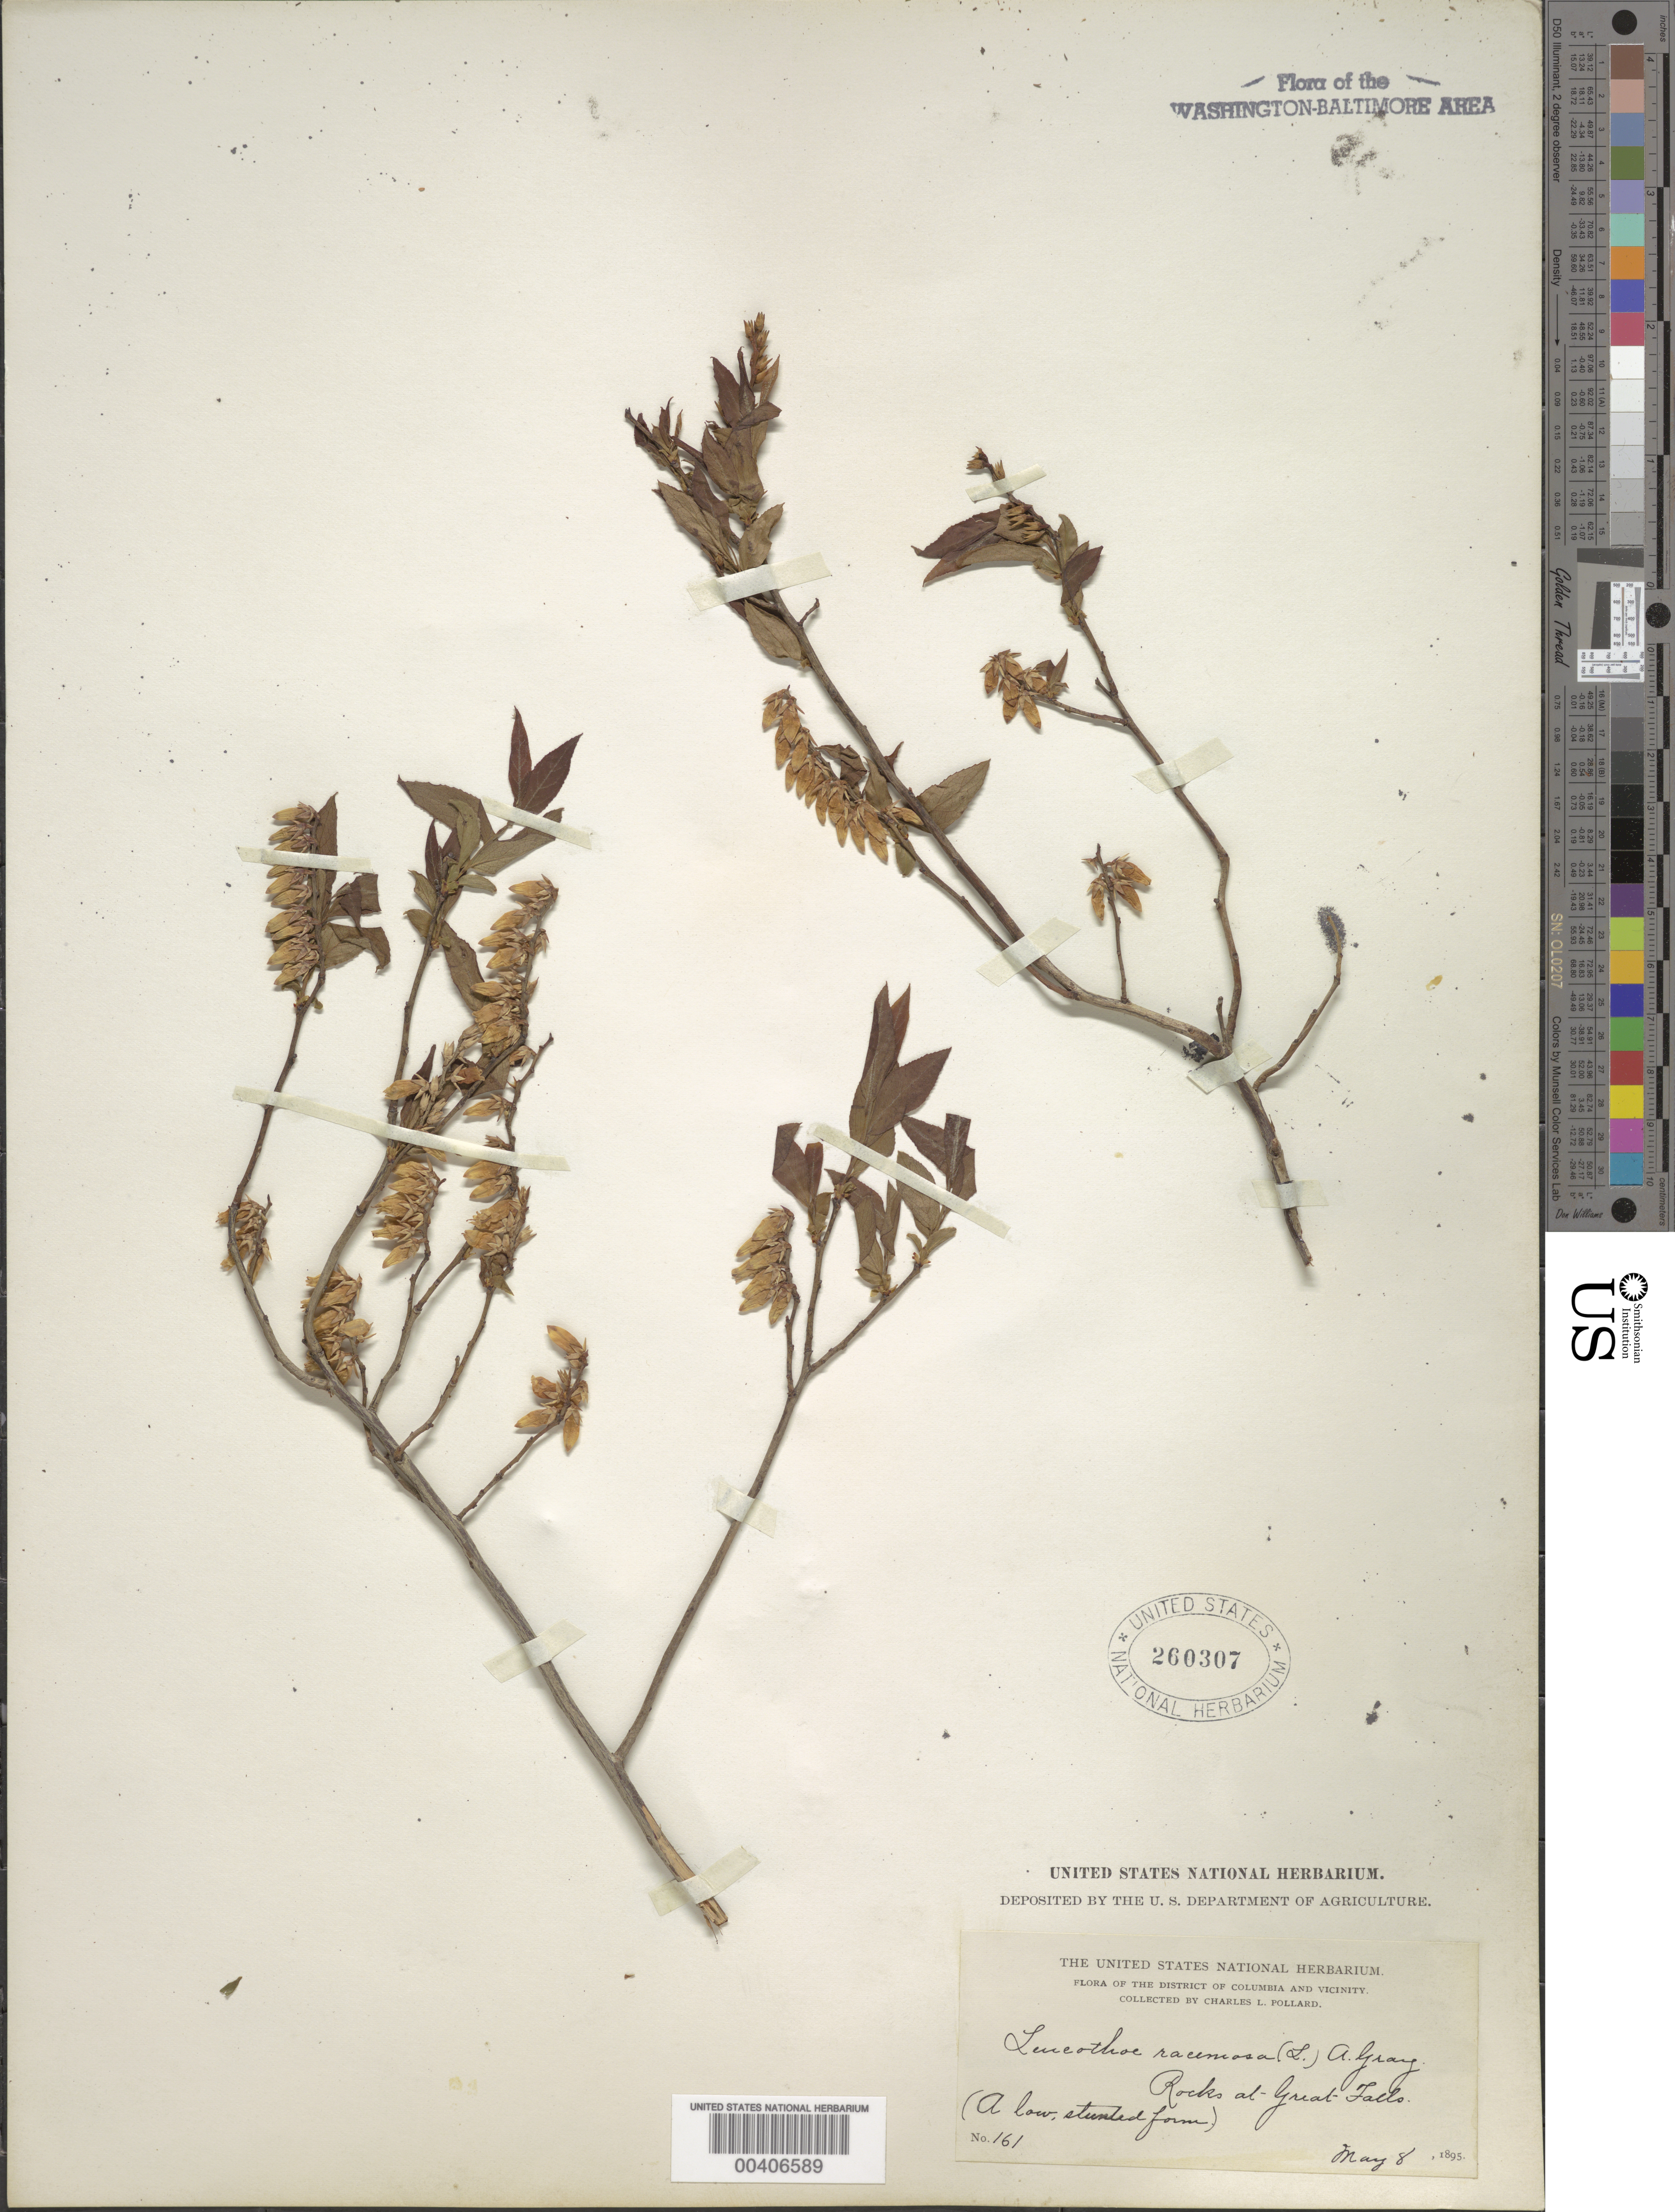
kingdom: Plantae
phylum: Tracheophyta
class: Magnoliopsida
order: Ericales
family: Ericaceae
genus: Leucothoe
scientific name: Leucothoë racemosa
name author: (L.) A. Gray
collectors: C. L. Pollard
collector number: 161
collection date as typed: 08 May 1895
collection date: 1895-05-08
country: United States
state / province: Maryland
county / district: Montgomery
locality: Great Falls C. & O. Canal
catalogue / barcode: US 260307